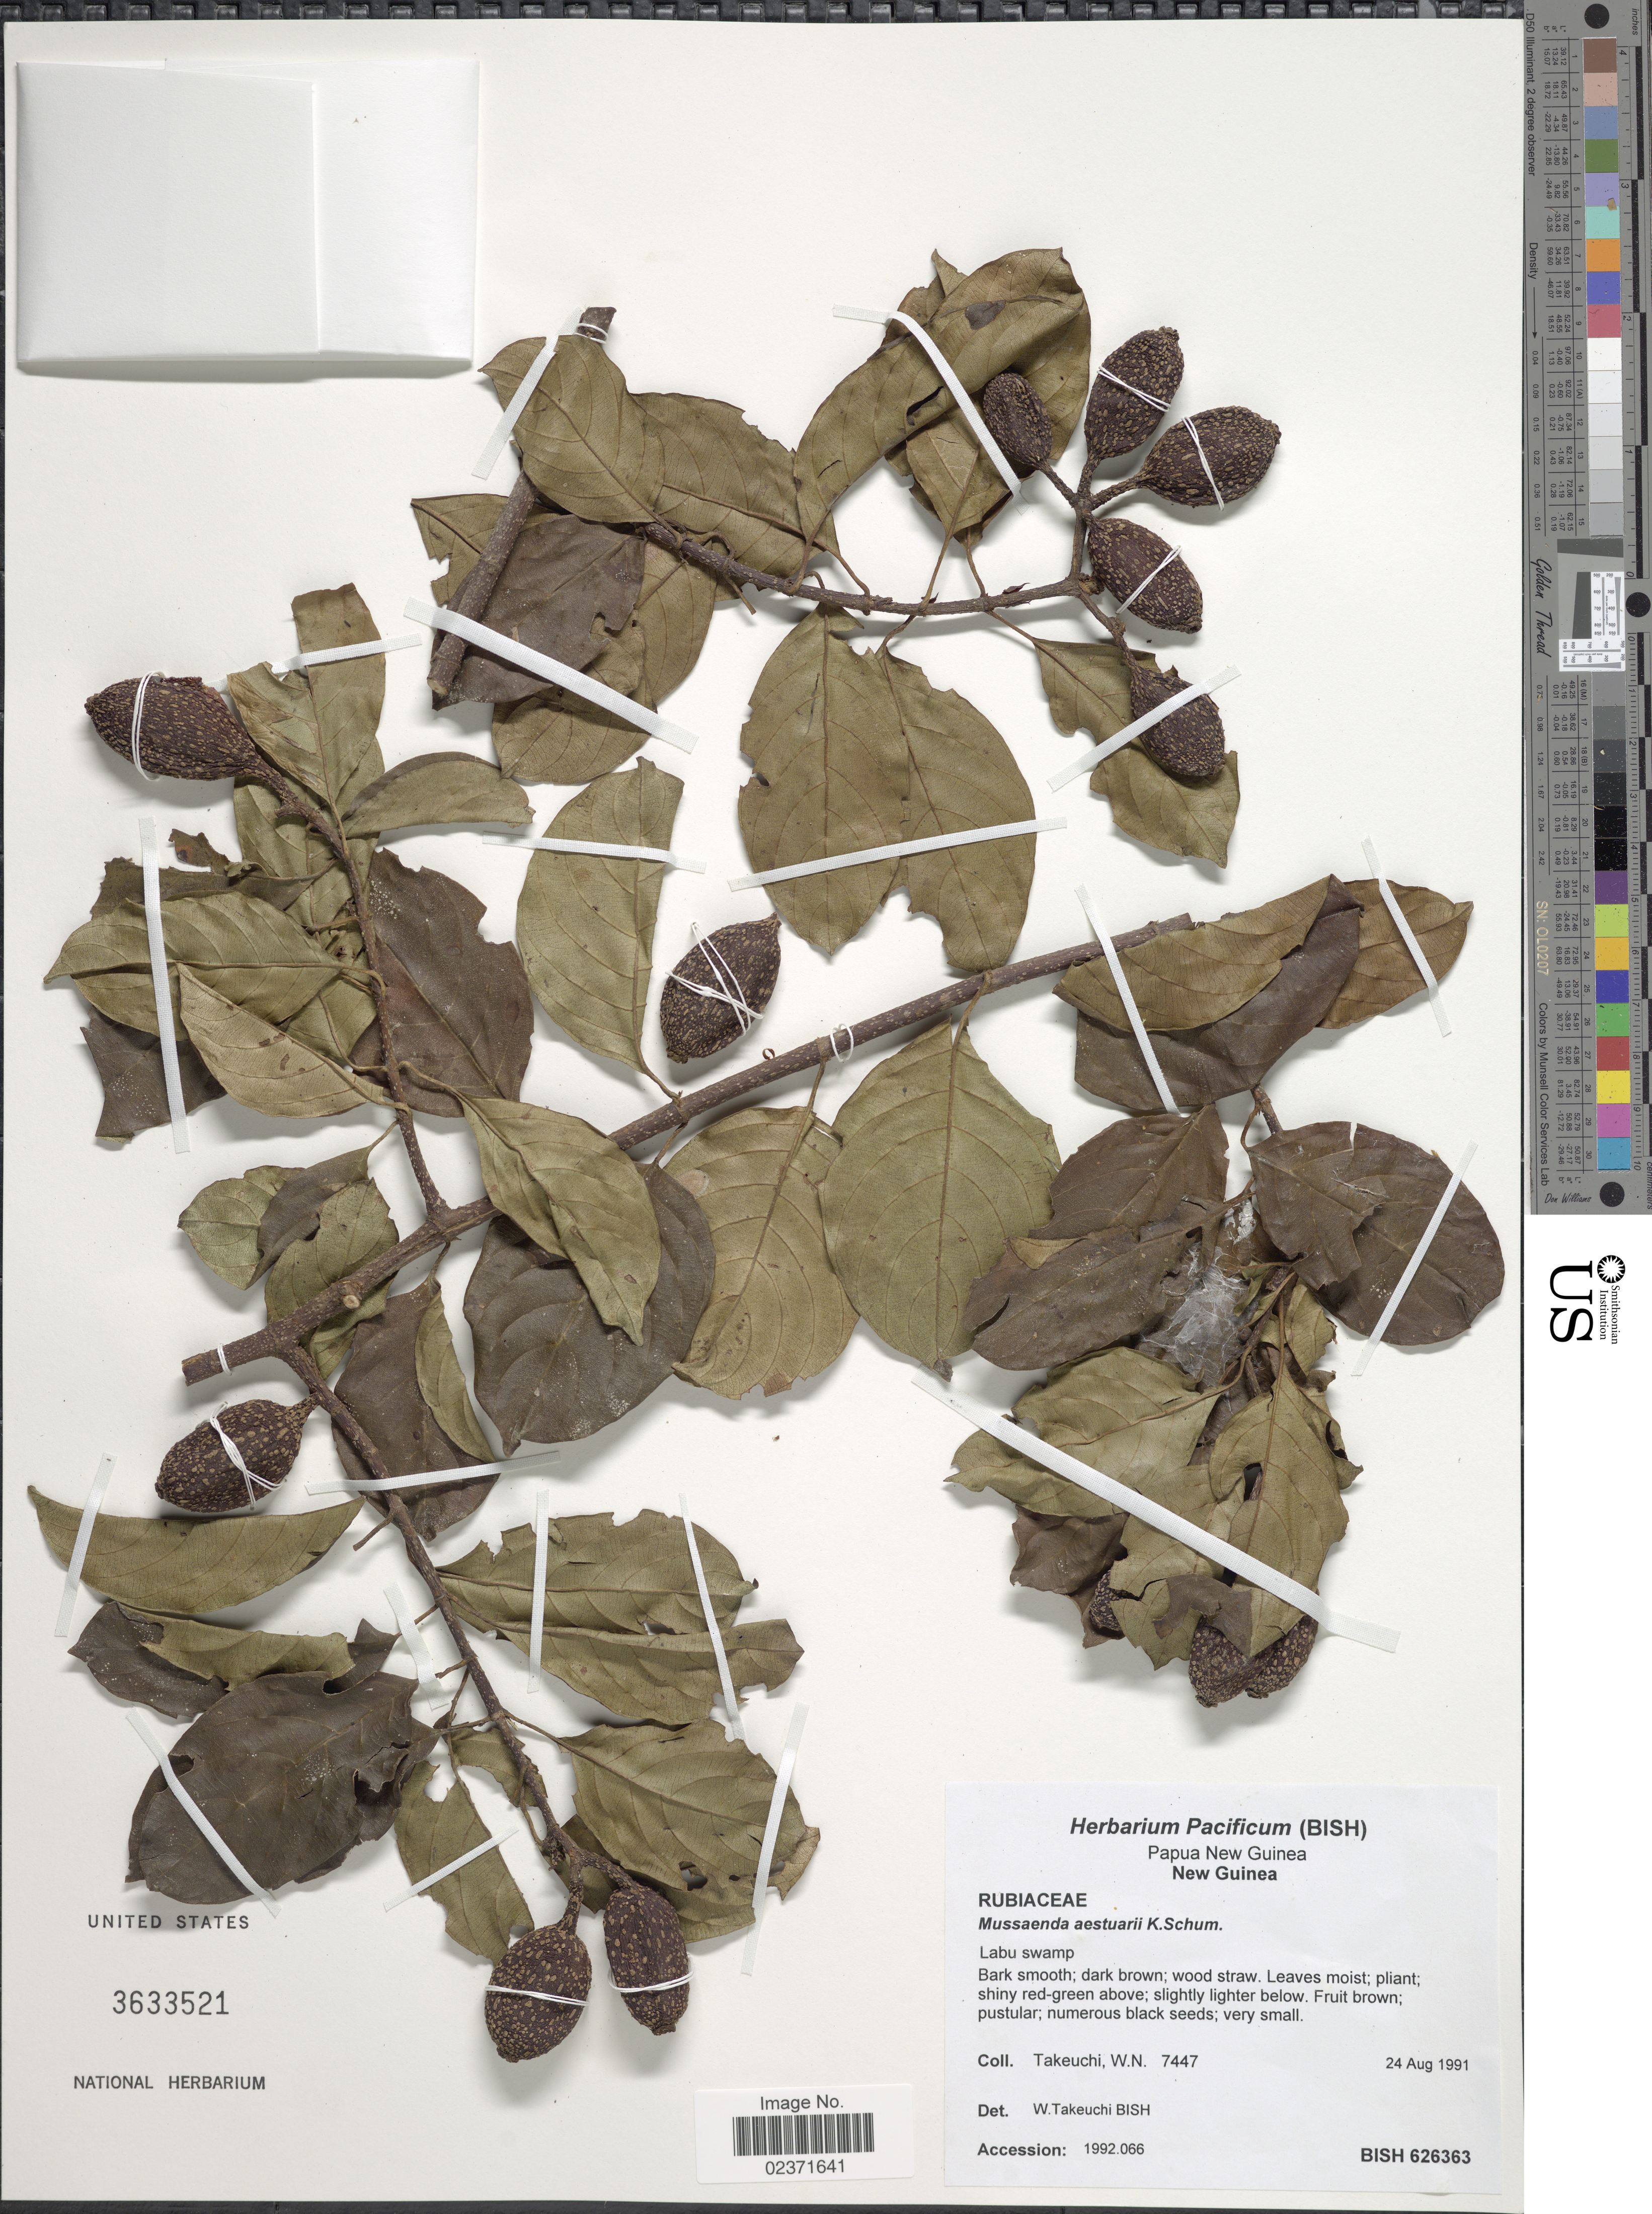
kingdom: Plantae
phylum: Tracheophyta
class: Magnoliopsida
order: Gentianales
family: Rubiaceae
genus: Mussaenda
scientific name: Mussaenda aestuarii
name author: K. Schum.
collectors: W. N. Takeuchi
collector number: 7447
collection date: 1991-08-24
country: Papua New Guinea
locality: New Guinea. Labu swamp.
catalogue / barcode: US 3633521